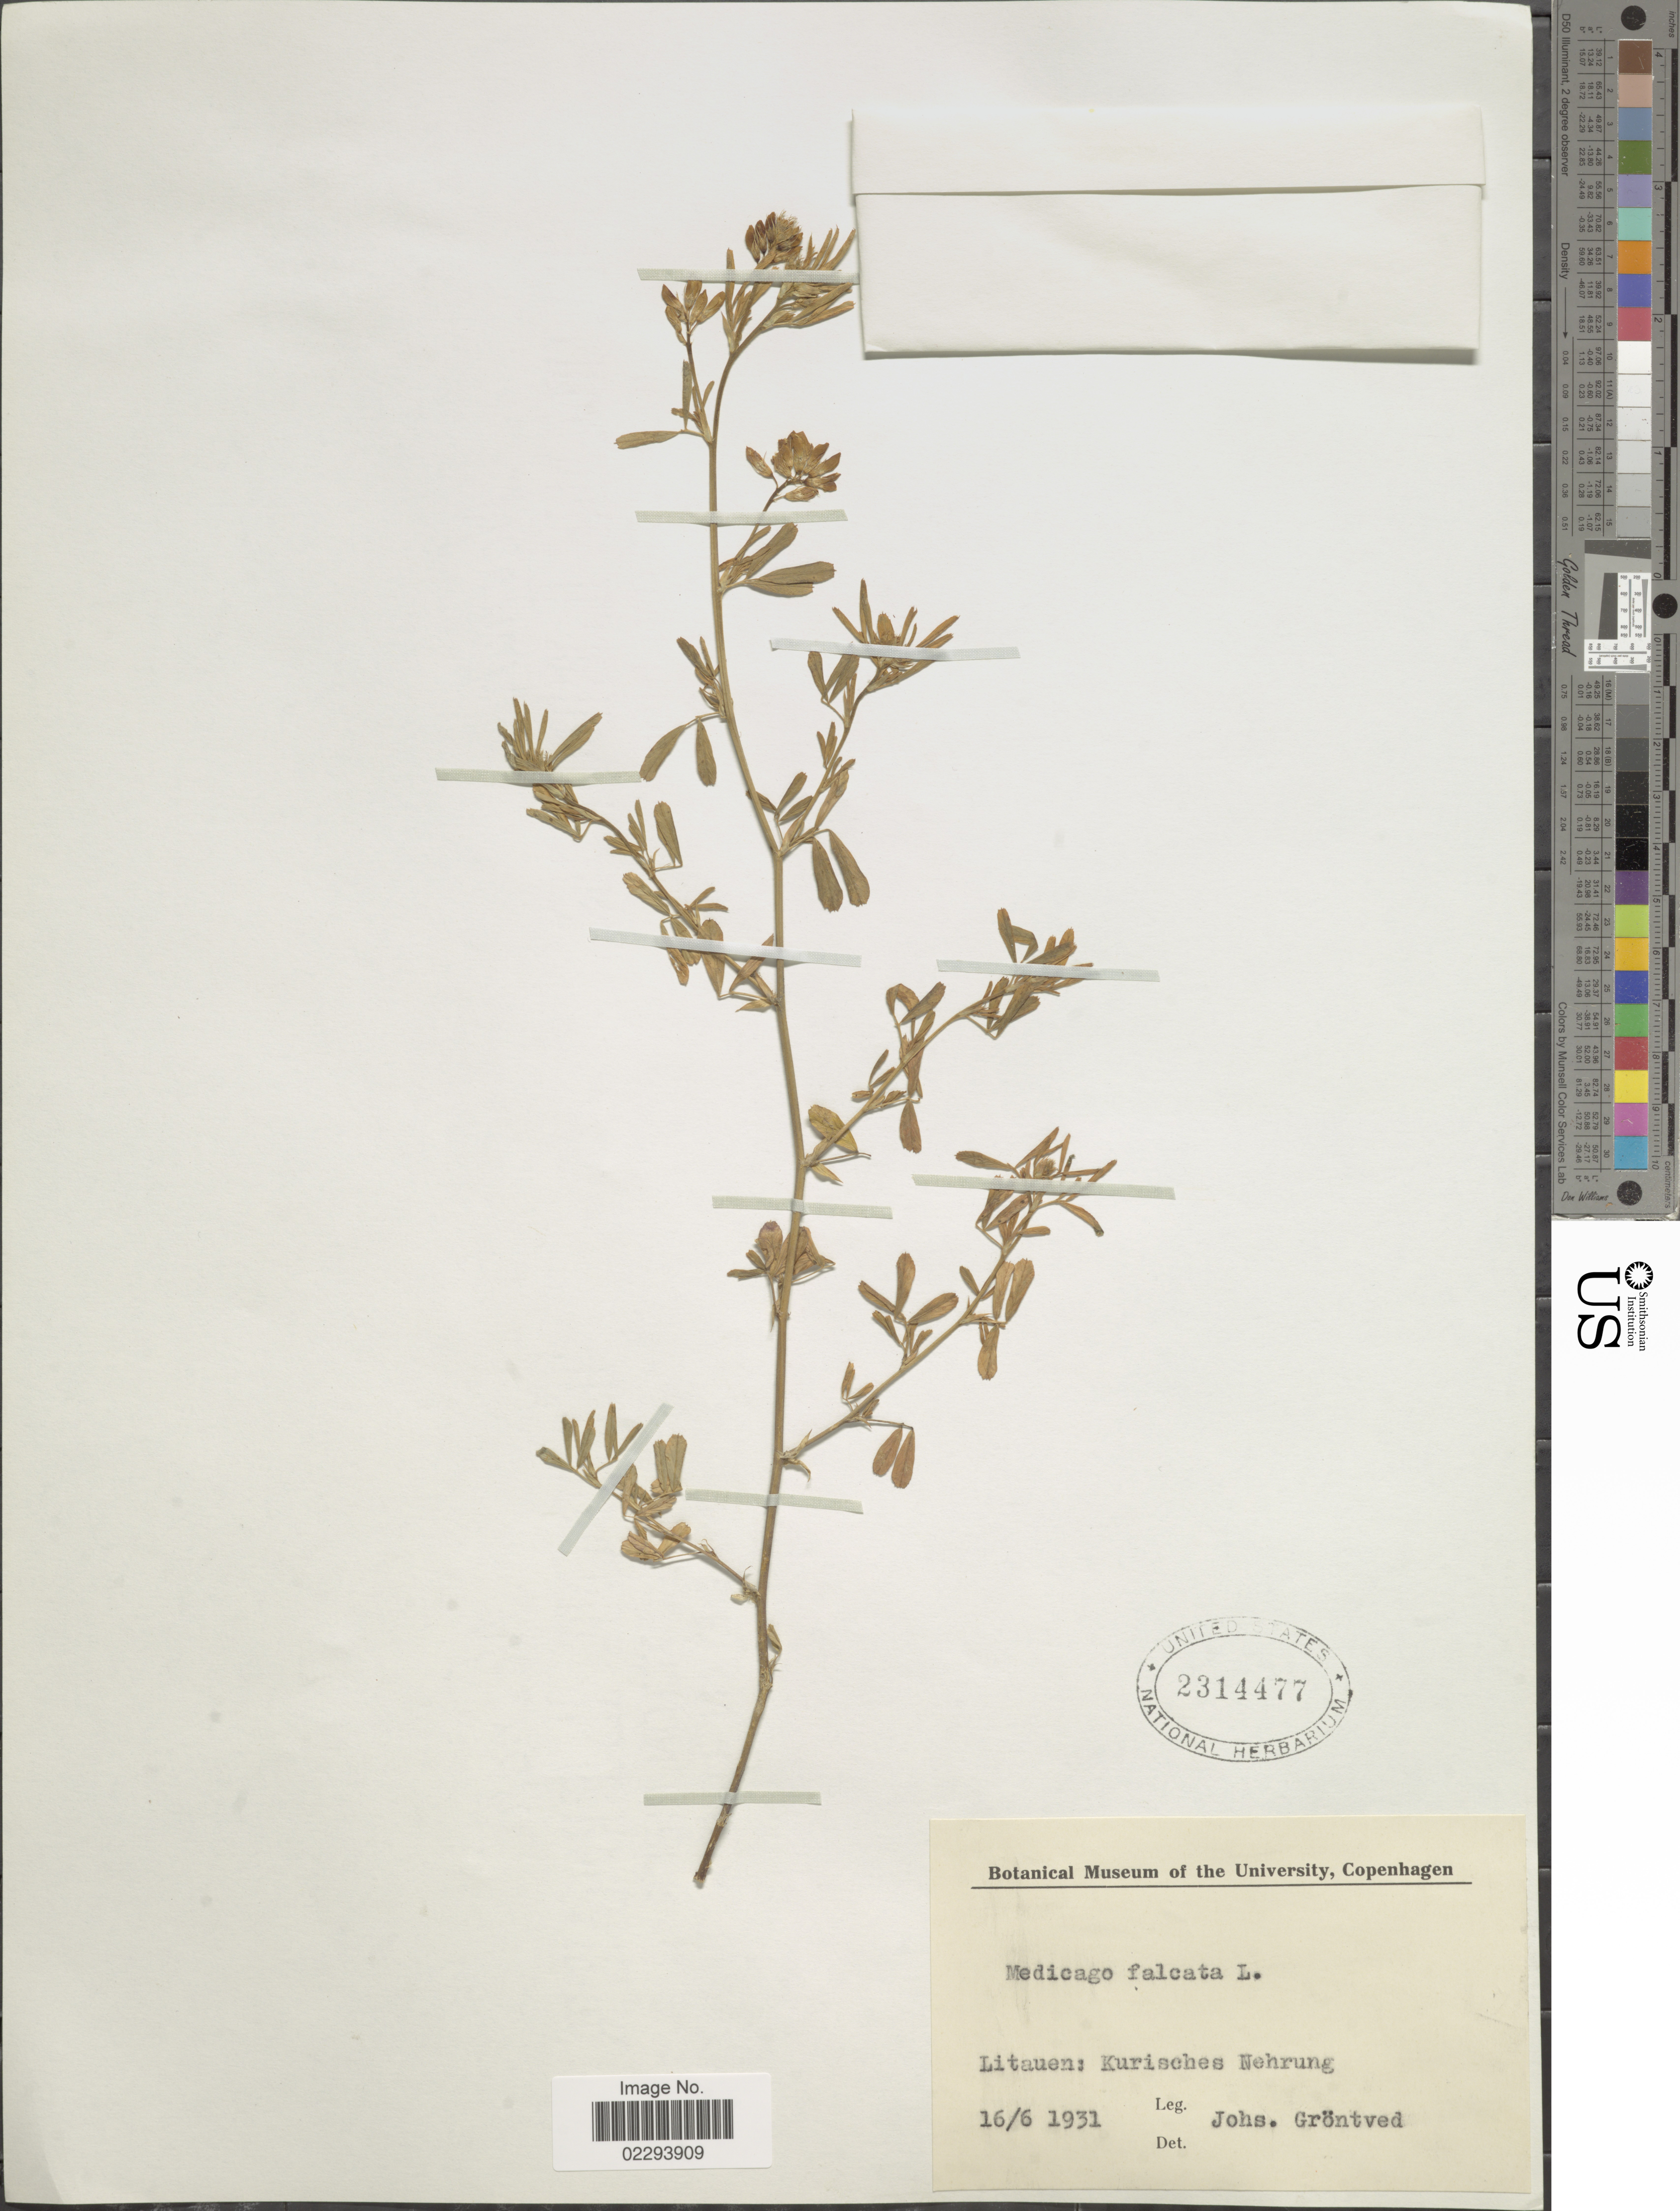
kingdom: Plantae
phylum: Tracheophyta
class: Magnoliopsida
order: Fabales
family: Fabaceae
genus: Medicago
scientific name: Medicago sativa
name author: L.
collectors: J. Gröntved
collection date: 1931-06-16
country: Lithuania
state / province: Klaipeda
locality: Litauen: Kurisches Nehrung.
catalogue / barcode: US 2314477